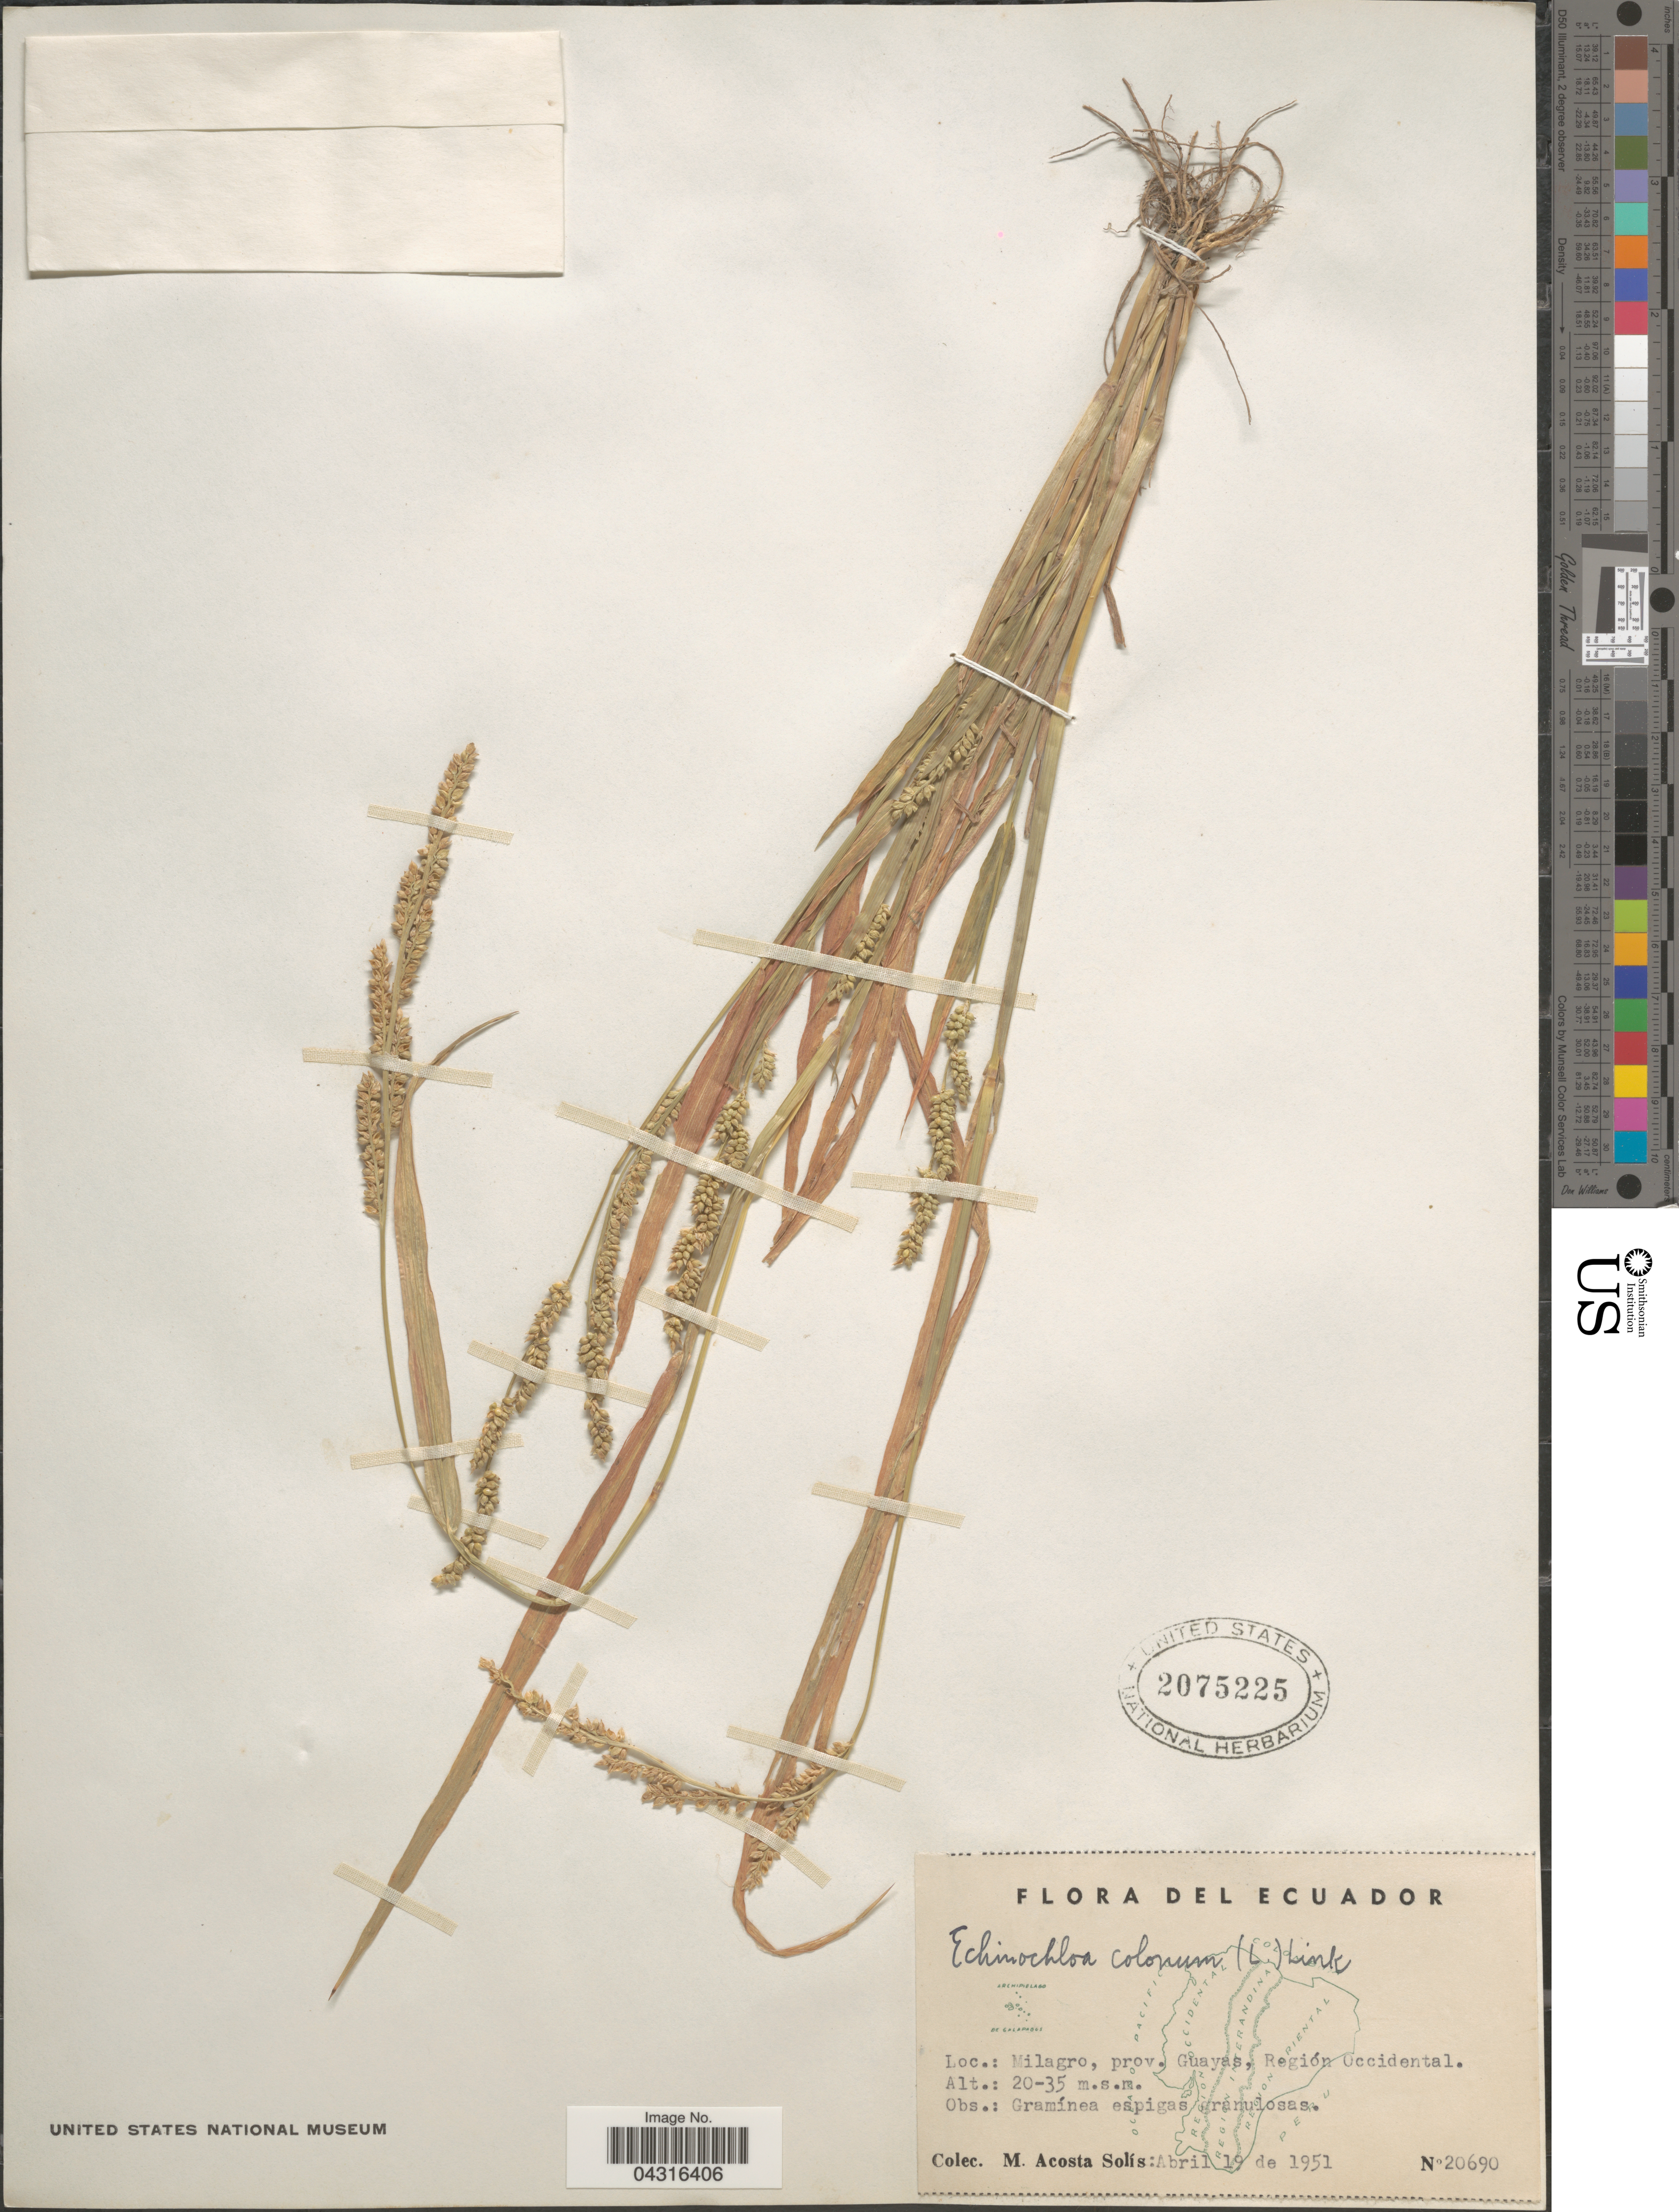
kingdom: Plantae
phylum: Tracheophyta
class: Liliopsida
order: Poales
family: Poaceae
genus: Echinochloa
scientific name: Echinochloa colona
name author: (L.) Link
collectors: M. Acosta Solis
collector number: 20690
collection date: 1951-04-19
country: Ecuador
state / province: Guayas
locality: Milagro, Región Occidental.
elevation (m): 20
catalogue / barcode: US 2075225